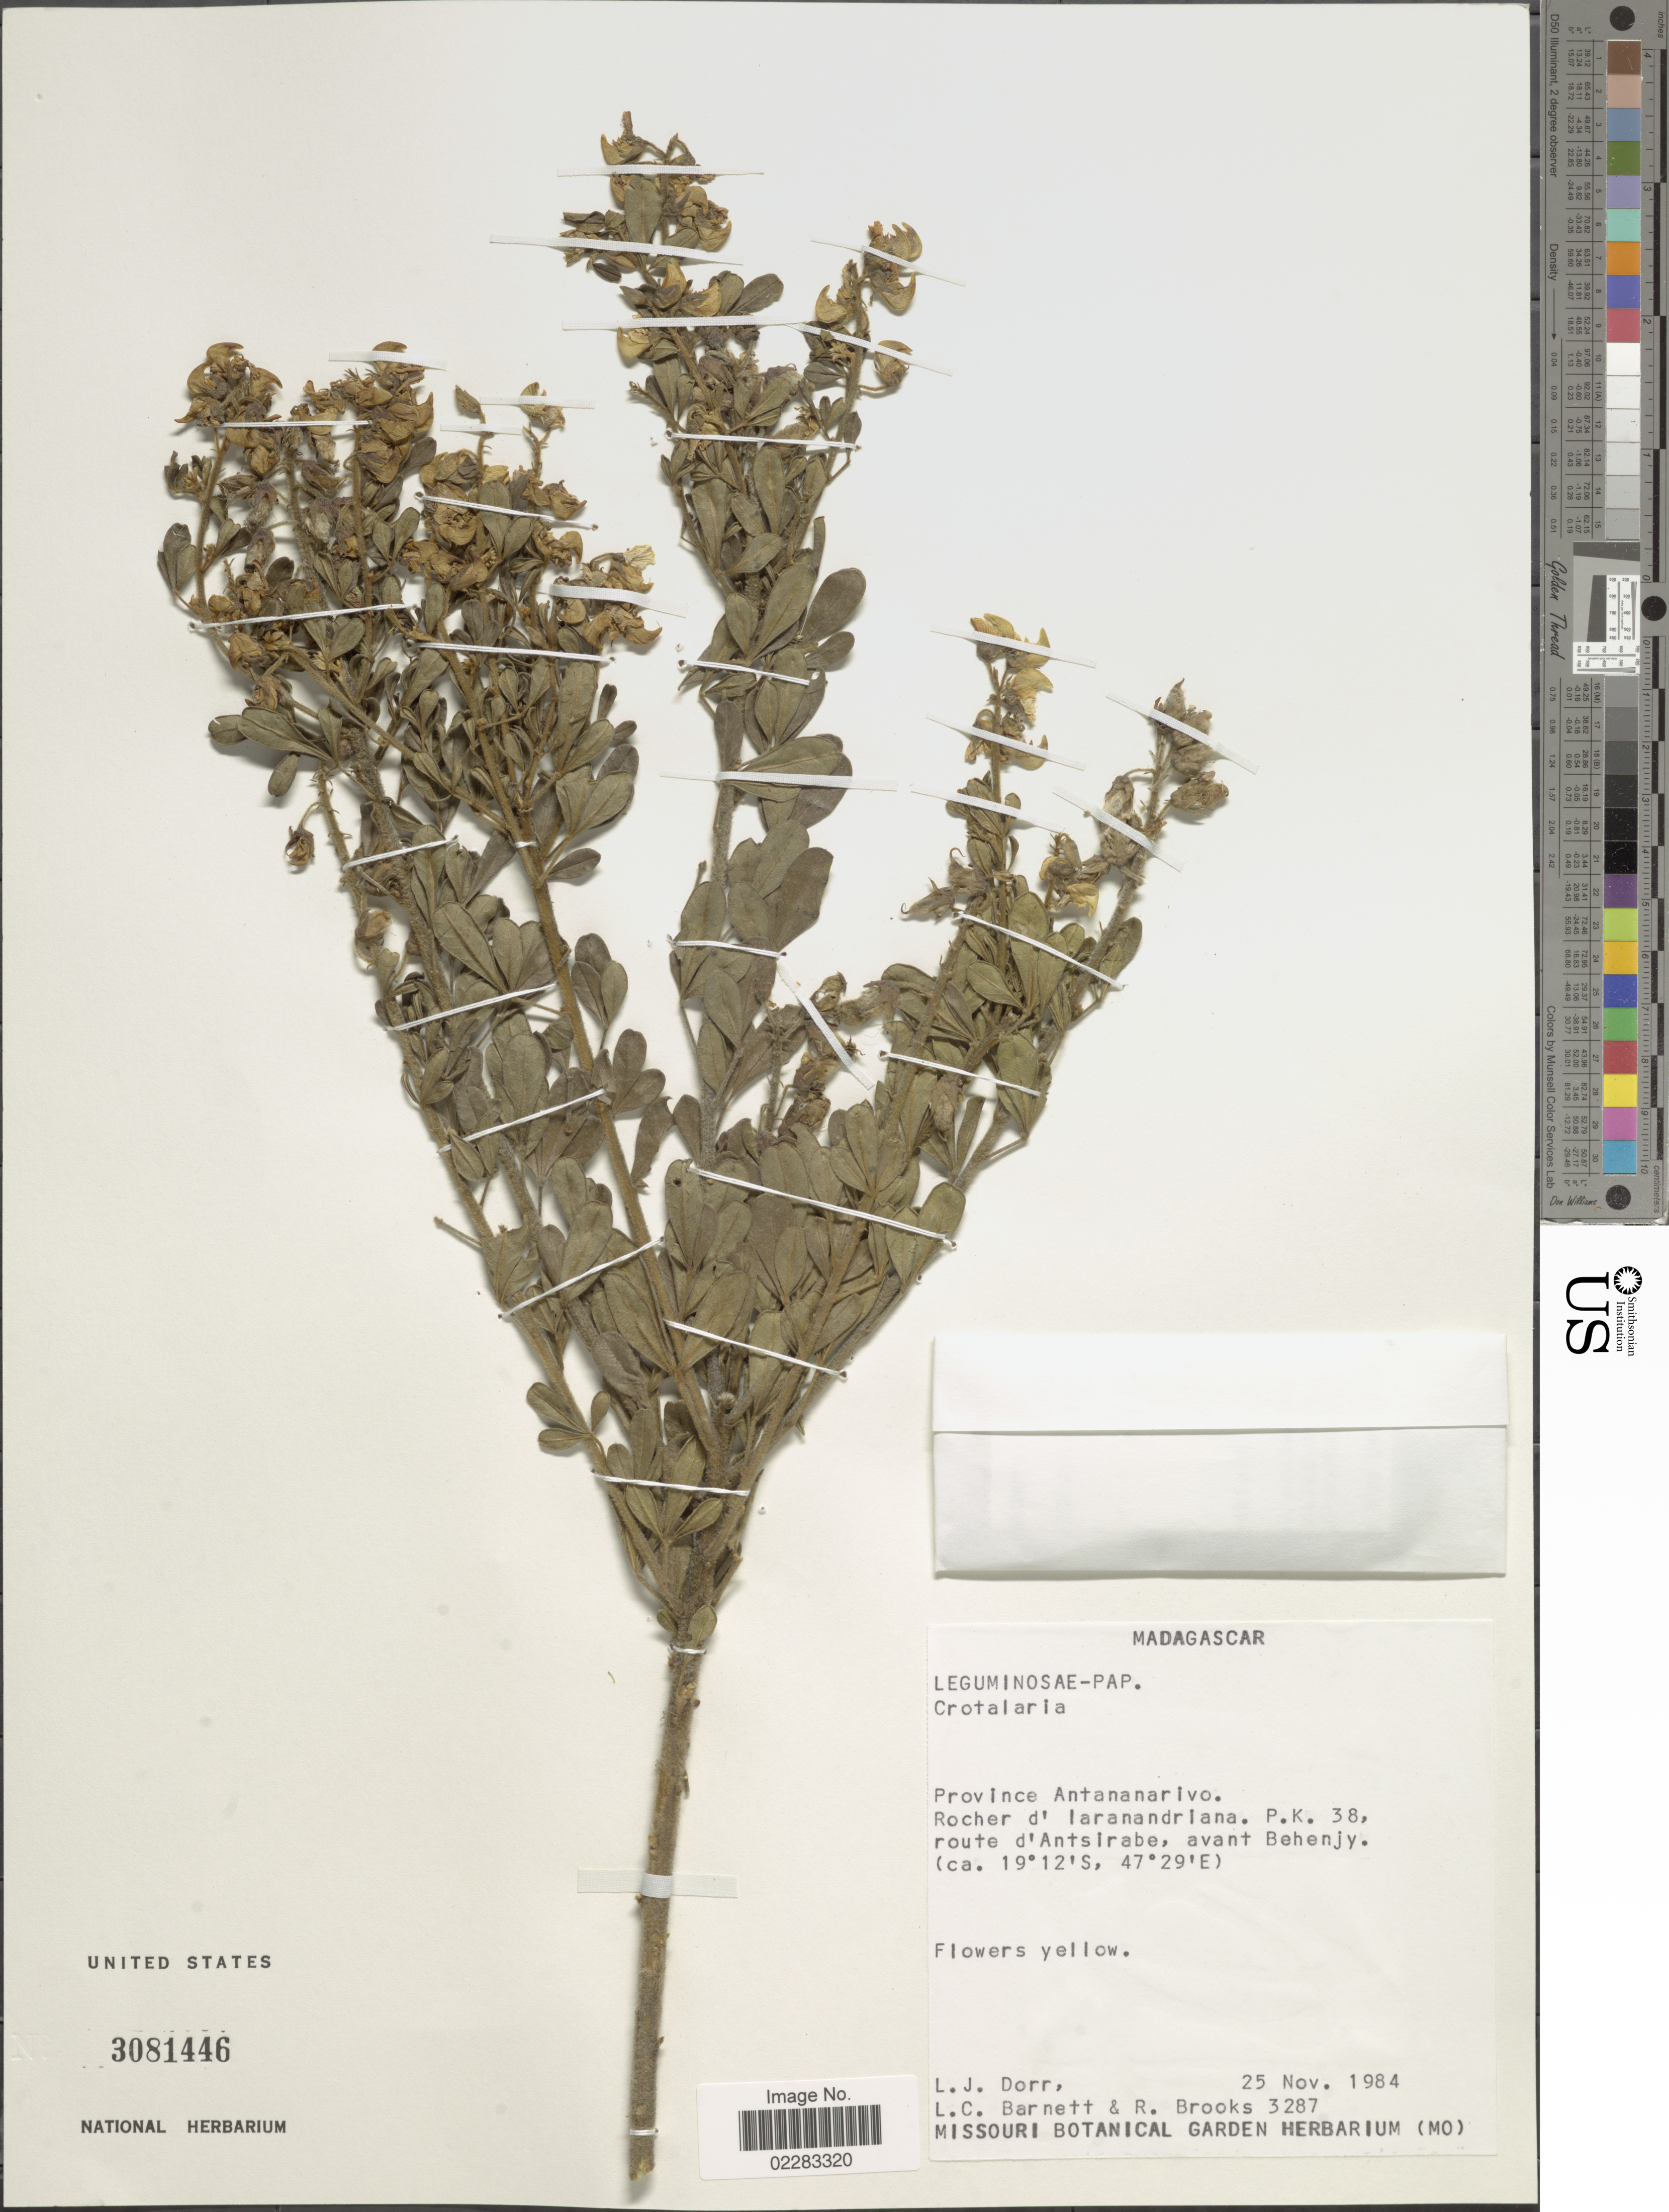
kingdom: Plantae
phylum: Tracheophyta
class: Magnoliopsida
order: Fabales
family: Fabaceae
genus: Crotalaria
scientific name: Crotalaria sp.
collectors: L. J. Dorr & R. Brooks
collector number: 3287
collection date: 1984-11-25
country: Madagascar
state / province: Vakinankaratra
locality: Rocher d'Iaranandriana. P.K. 38, route d'Antsirabe, avant Behenjy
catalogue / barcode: US 3081446